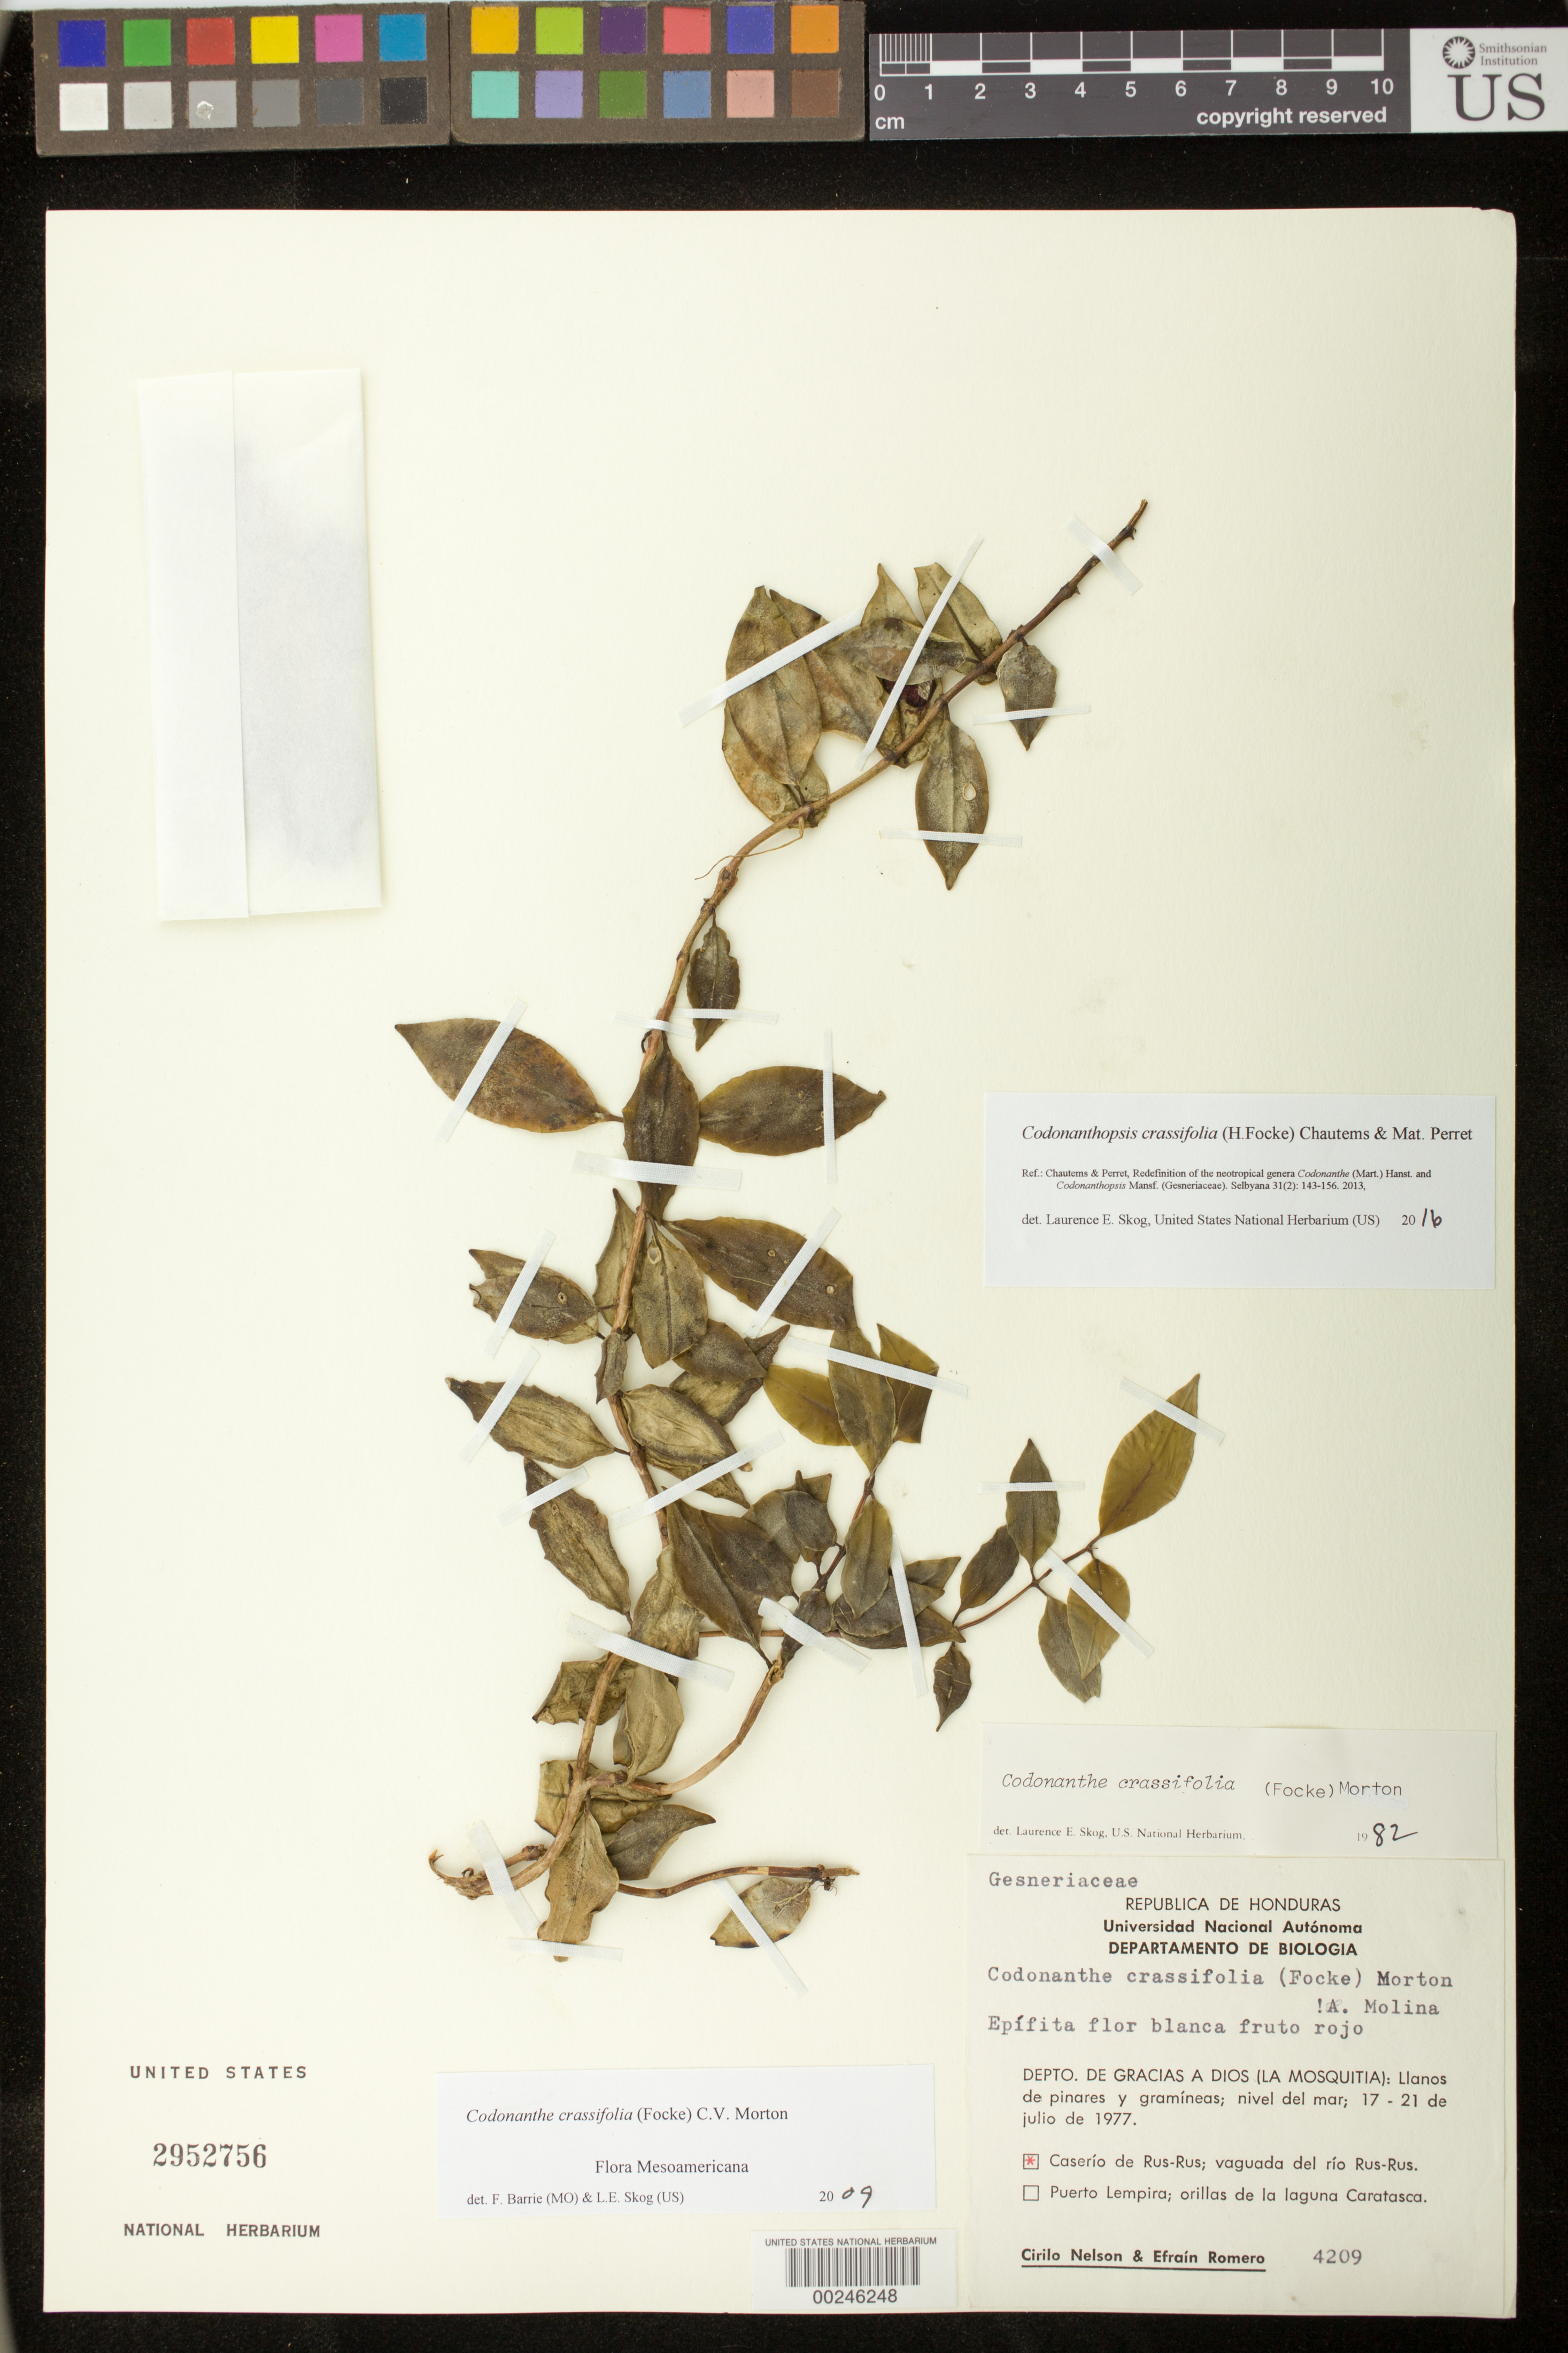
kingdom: Plantae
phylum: Tracheophyta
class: Magnoliopsida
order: Lamiales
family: Gesneriaceae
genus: Codonanthopsis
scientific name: Codonanthopsis crassifolia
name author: (H. Focke) Chautems & Mat.Perret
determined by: Skog, Laurence E.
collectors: C. Nelson & E. Romero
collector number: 4209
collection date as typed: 17-21 Jul 1977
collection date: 1977-07-17/1977-07-21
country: Honduras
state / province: Gracias de Dios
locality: (La Mosquitia), caserio de Rus-Rus, Vaguada del Rio Rus-Rus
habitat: Plains of pines and grasses, sea-level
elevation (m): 0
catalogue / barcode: US 2952756